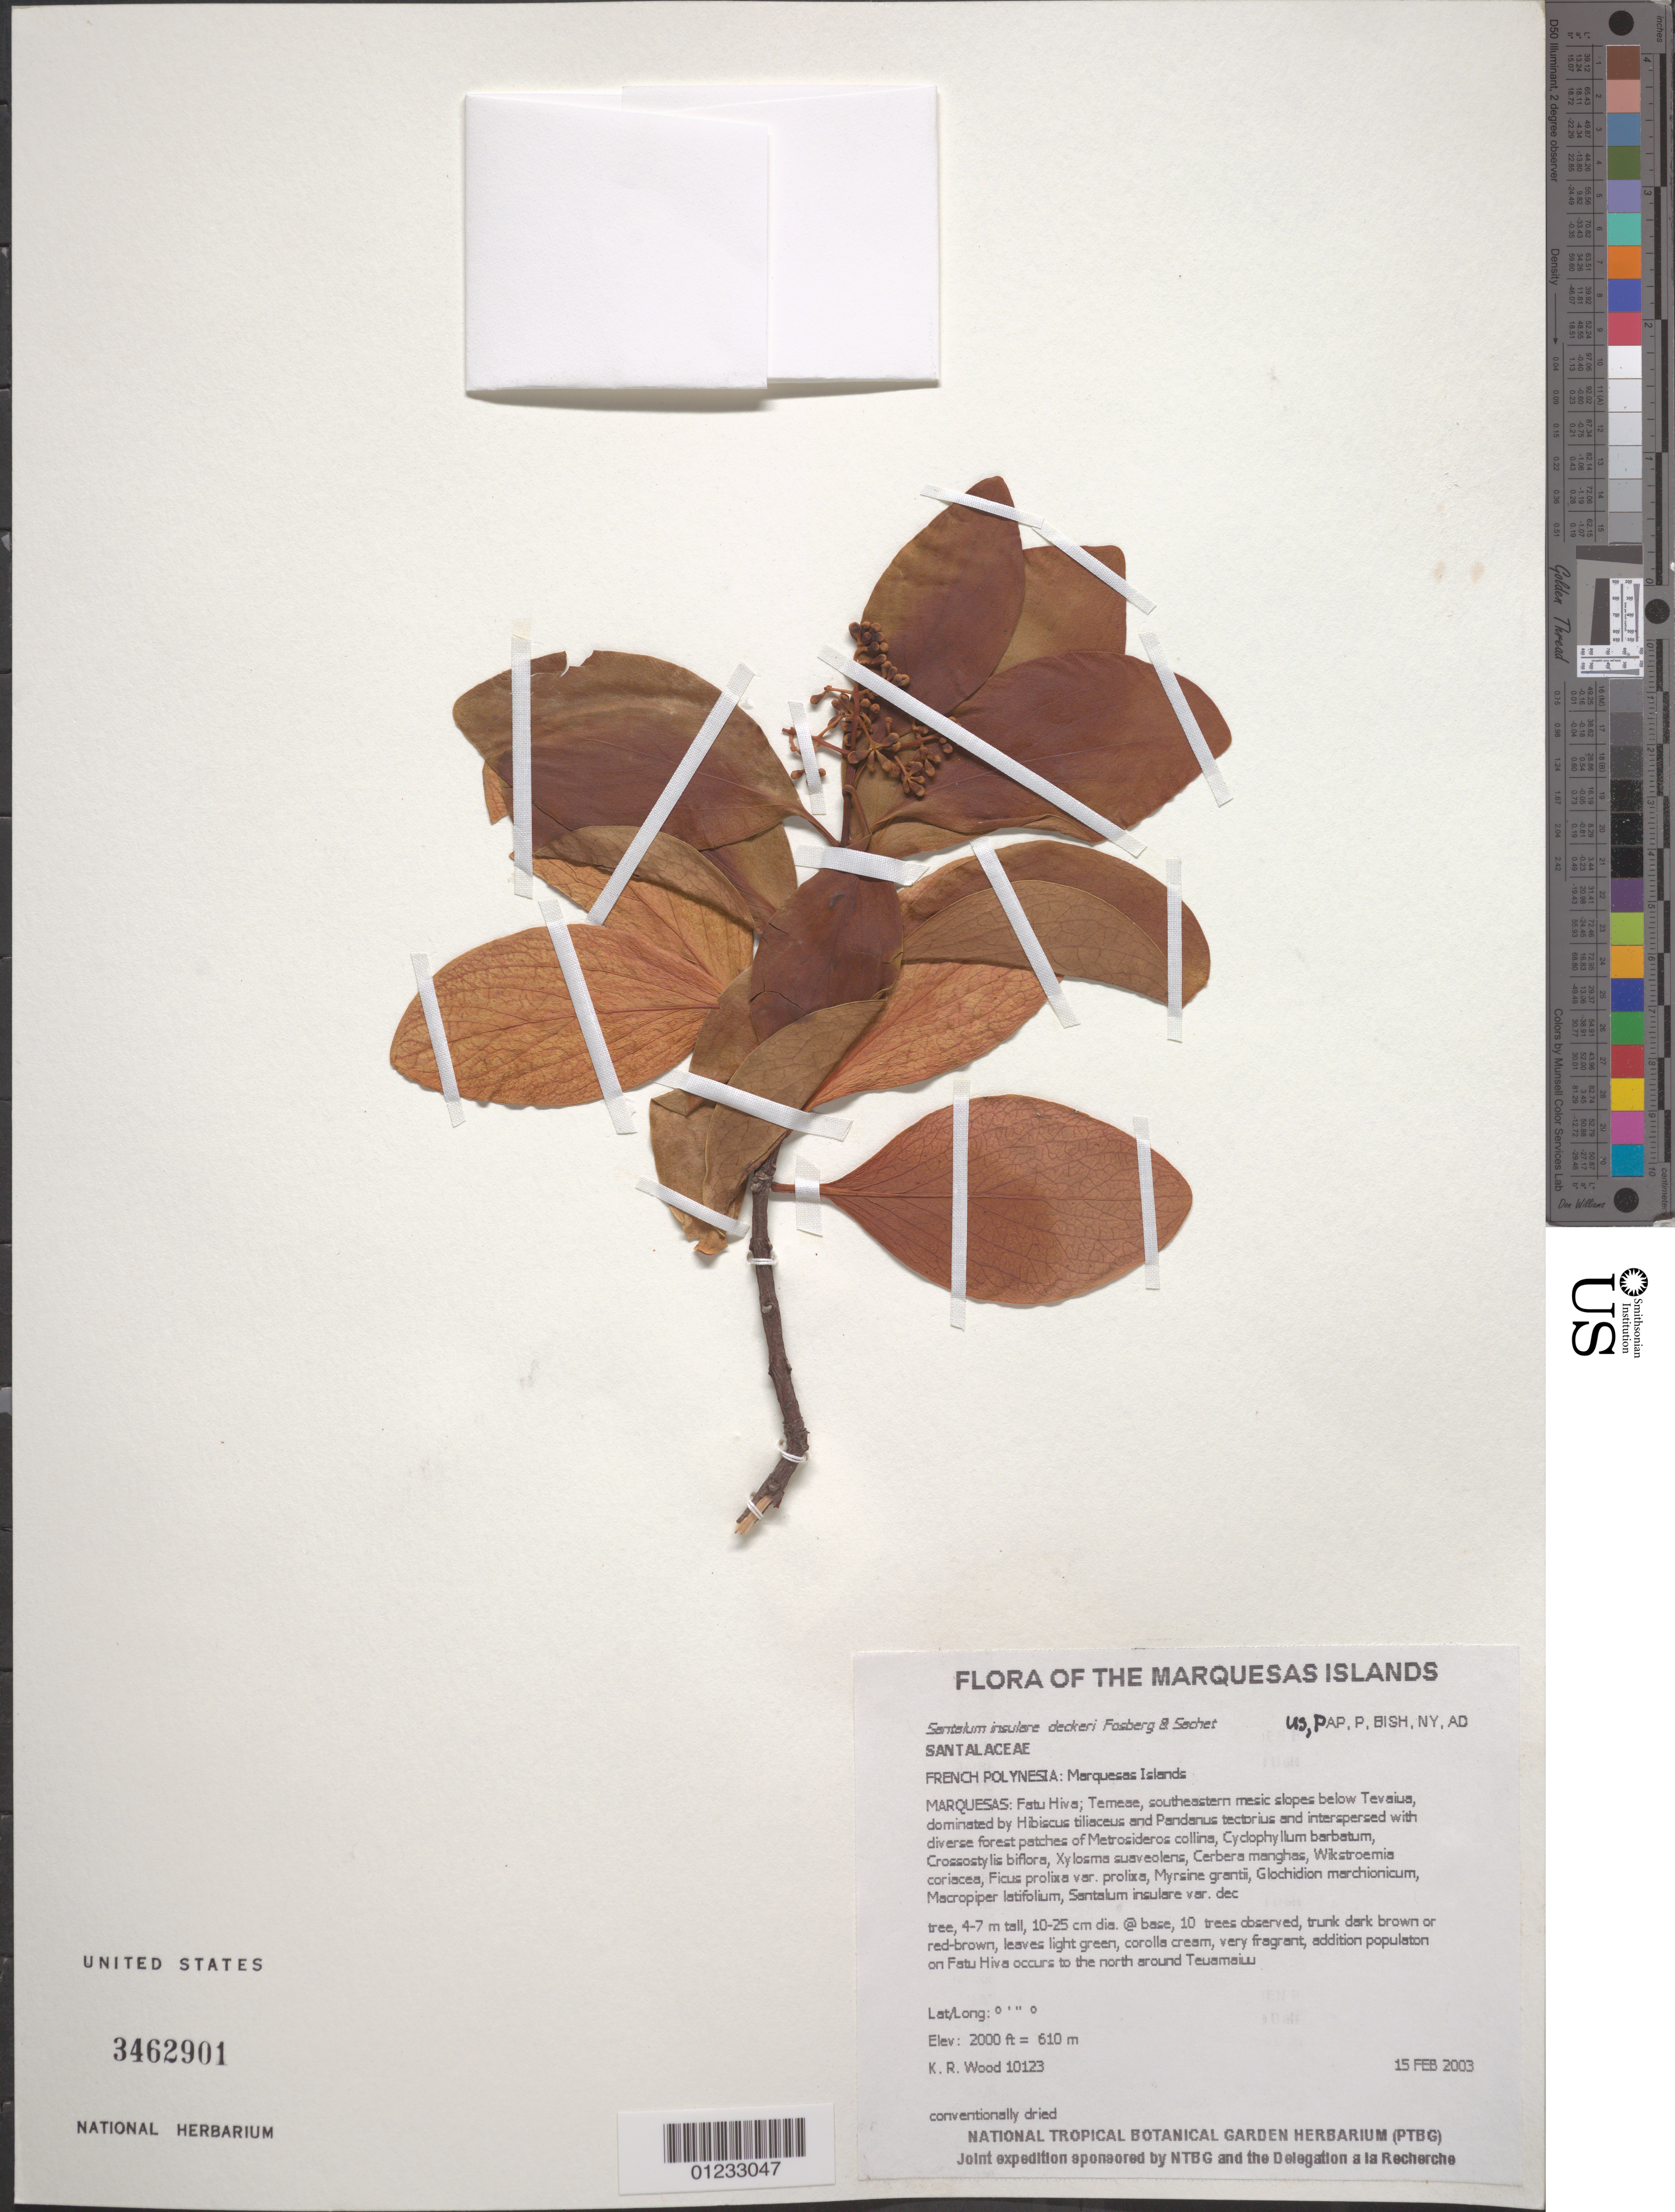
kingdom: Plantae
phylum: Tracheophyta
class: Magnoliopsida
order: Santalales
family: Santalaceae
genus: Santalum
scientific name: Santalum insulare var. marchionense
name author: (Skottsb.) Skottsb.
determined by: Wagner, W. L., (BOT), Smithsonian Institution - National Museum of Natural History (UNITED STATES)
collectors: K. R. Wood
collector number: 10123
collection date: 2003-02-15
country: French Polynesia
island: Fatu Hiva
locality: Temeae, southeastern mesic slopes below Tevaiua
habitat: Upper slope, N aspect, moderate slope, scattered, mesic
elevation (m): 610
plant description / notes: Additional population on Fatu Hiva occurs to the north around Teuamaiuu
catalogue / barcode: US 3462901